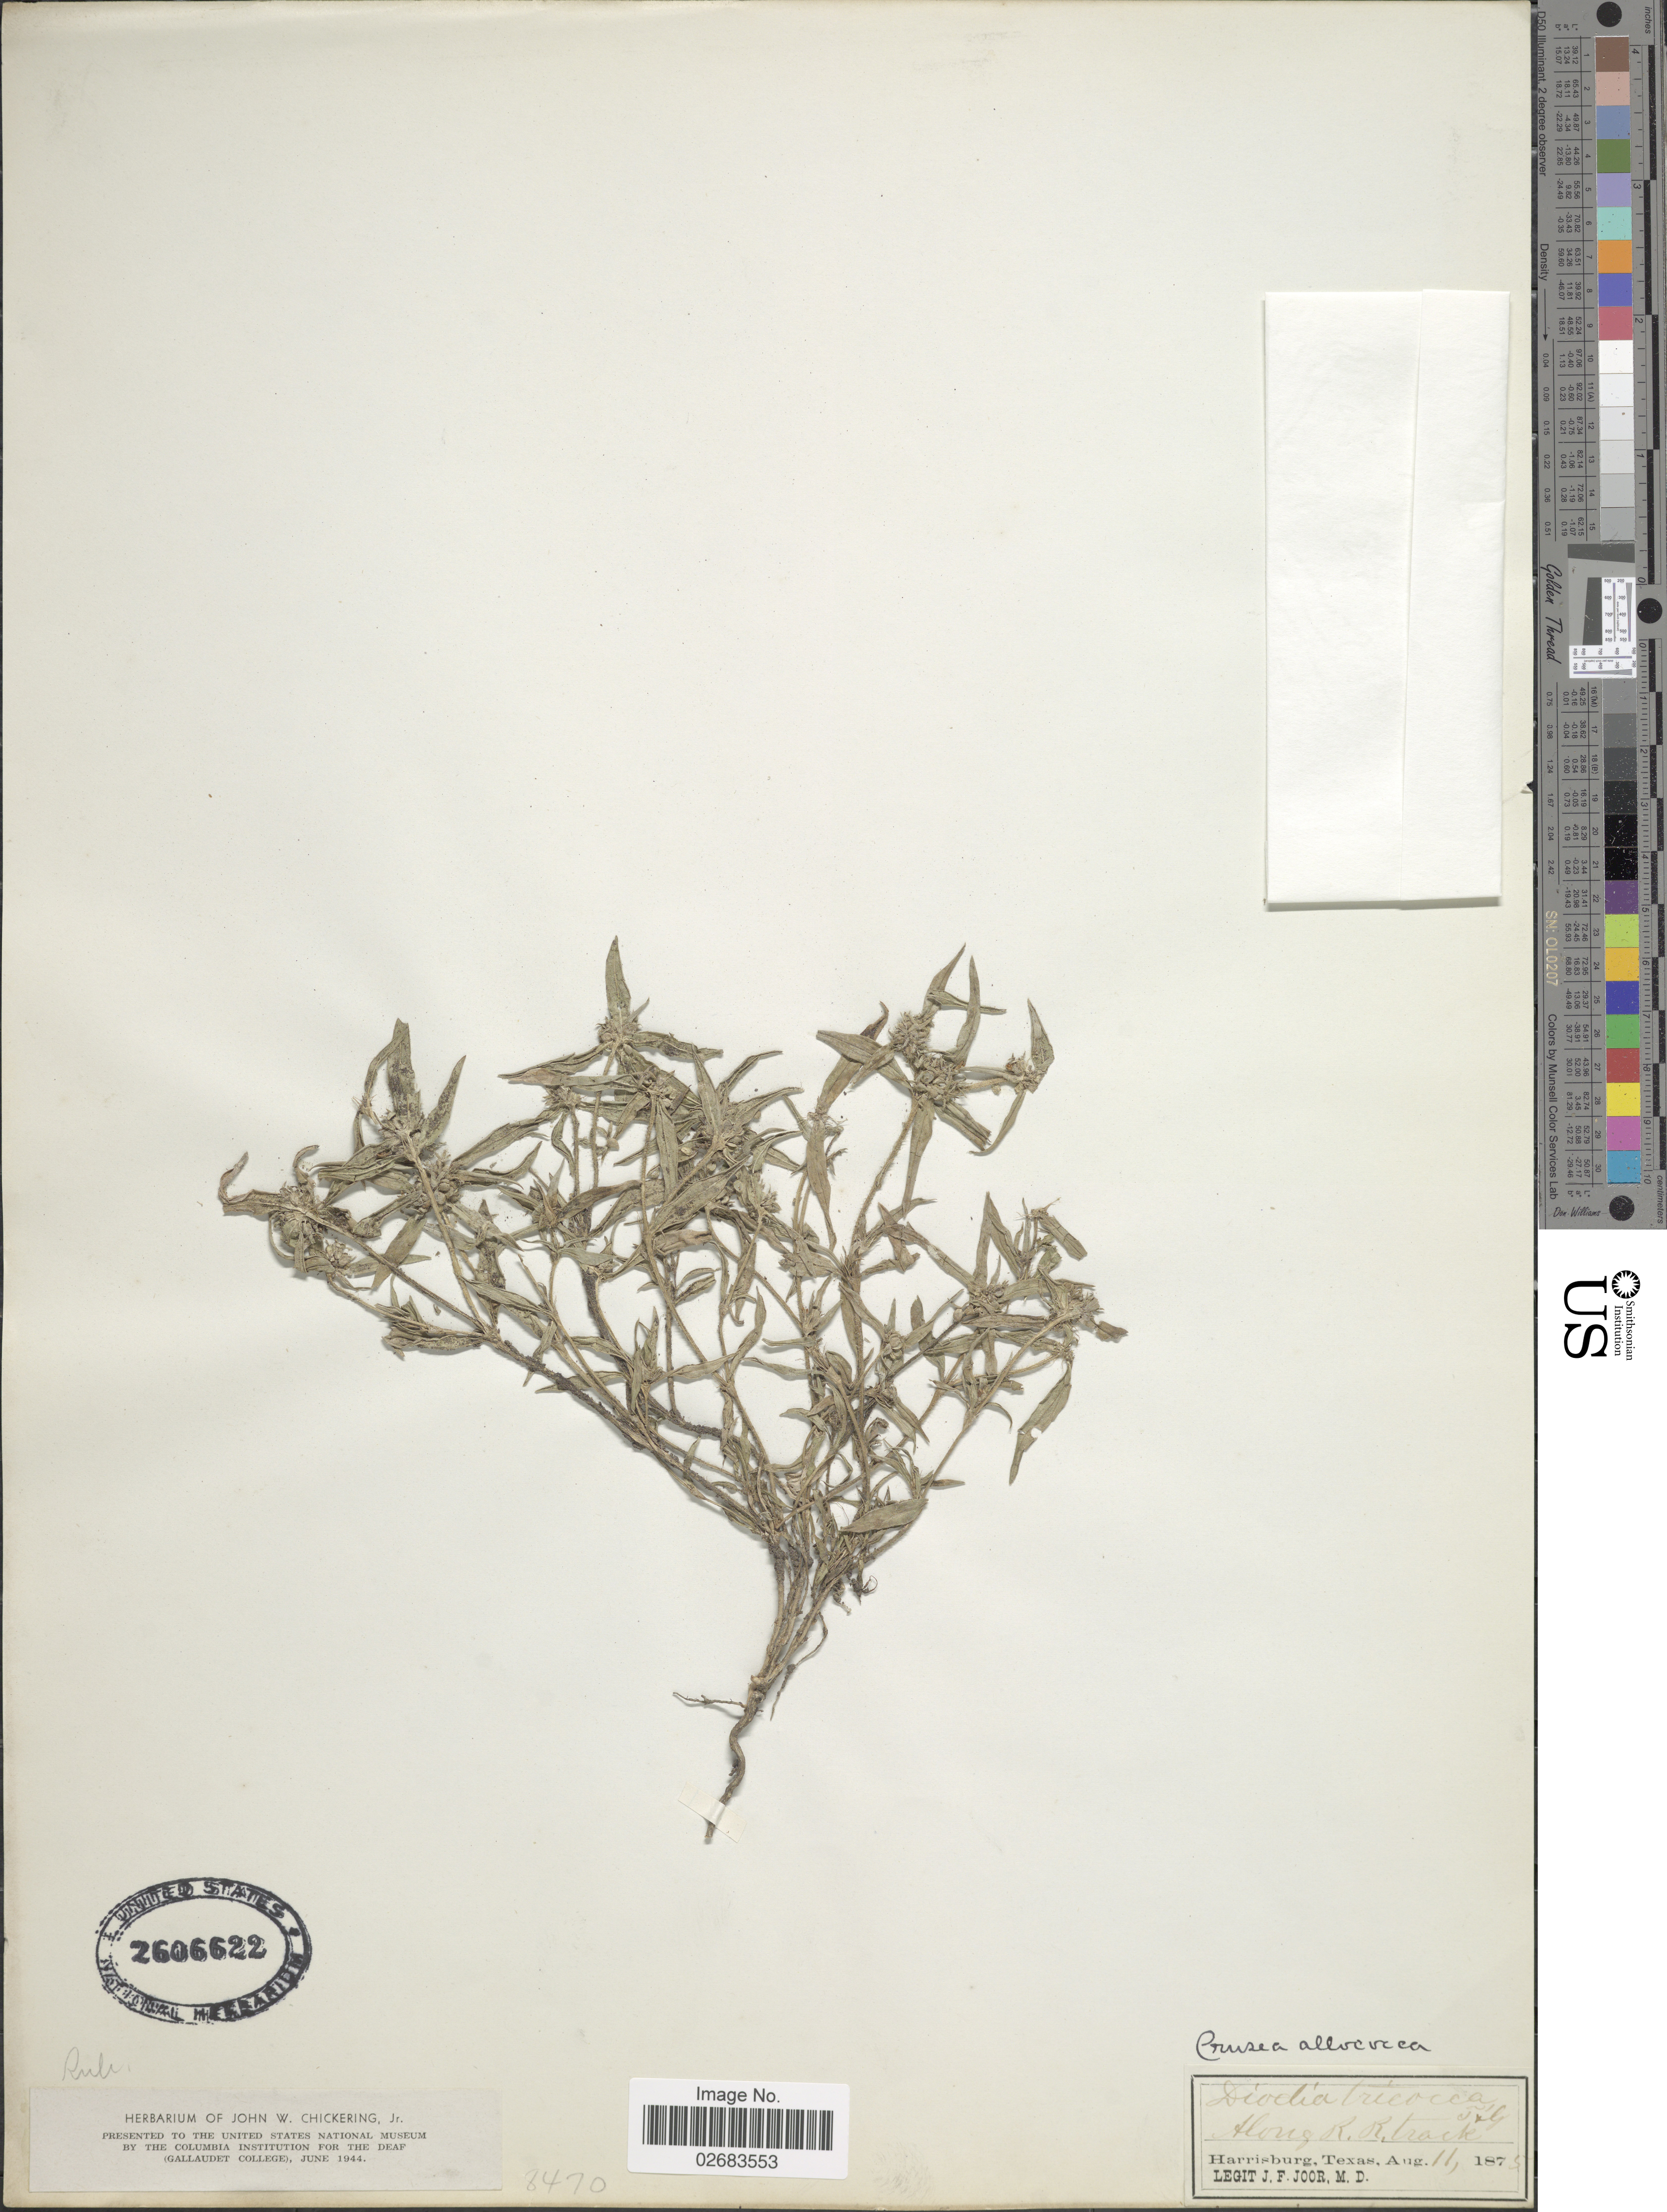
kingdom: Plantae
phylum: Tracheophyta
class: Magnoliopsida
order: Gentianales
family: Rubiaceae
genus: Crusea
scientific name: Crusea allococca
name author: A. Gray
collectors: J. F. Joor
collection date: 1875-08-11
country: United States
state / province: Texas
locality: Along R.R. track. Harrisburg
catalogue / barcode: US 2606622